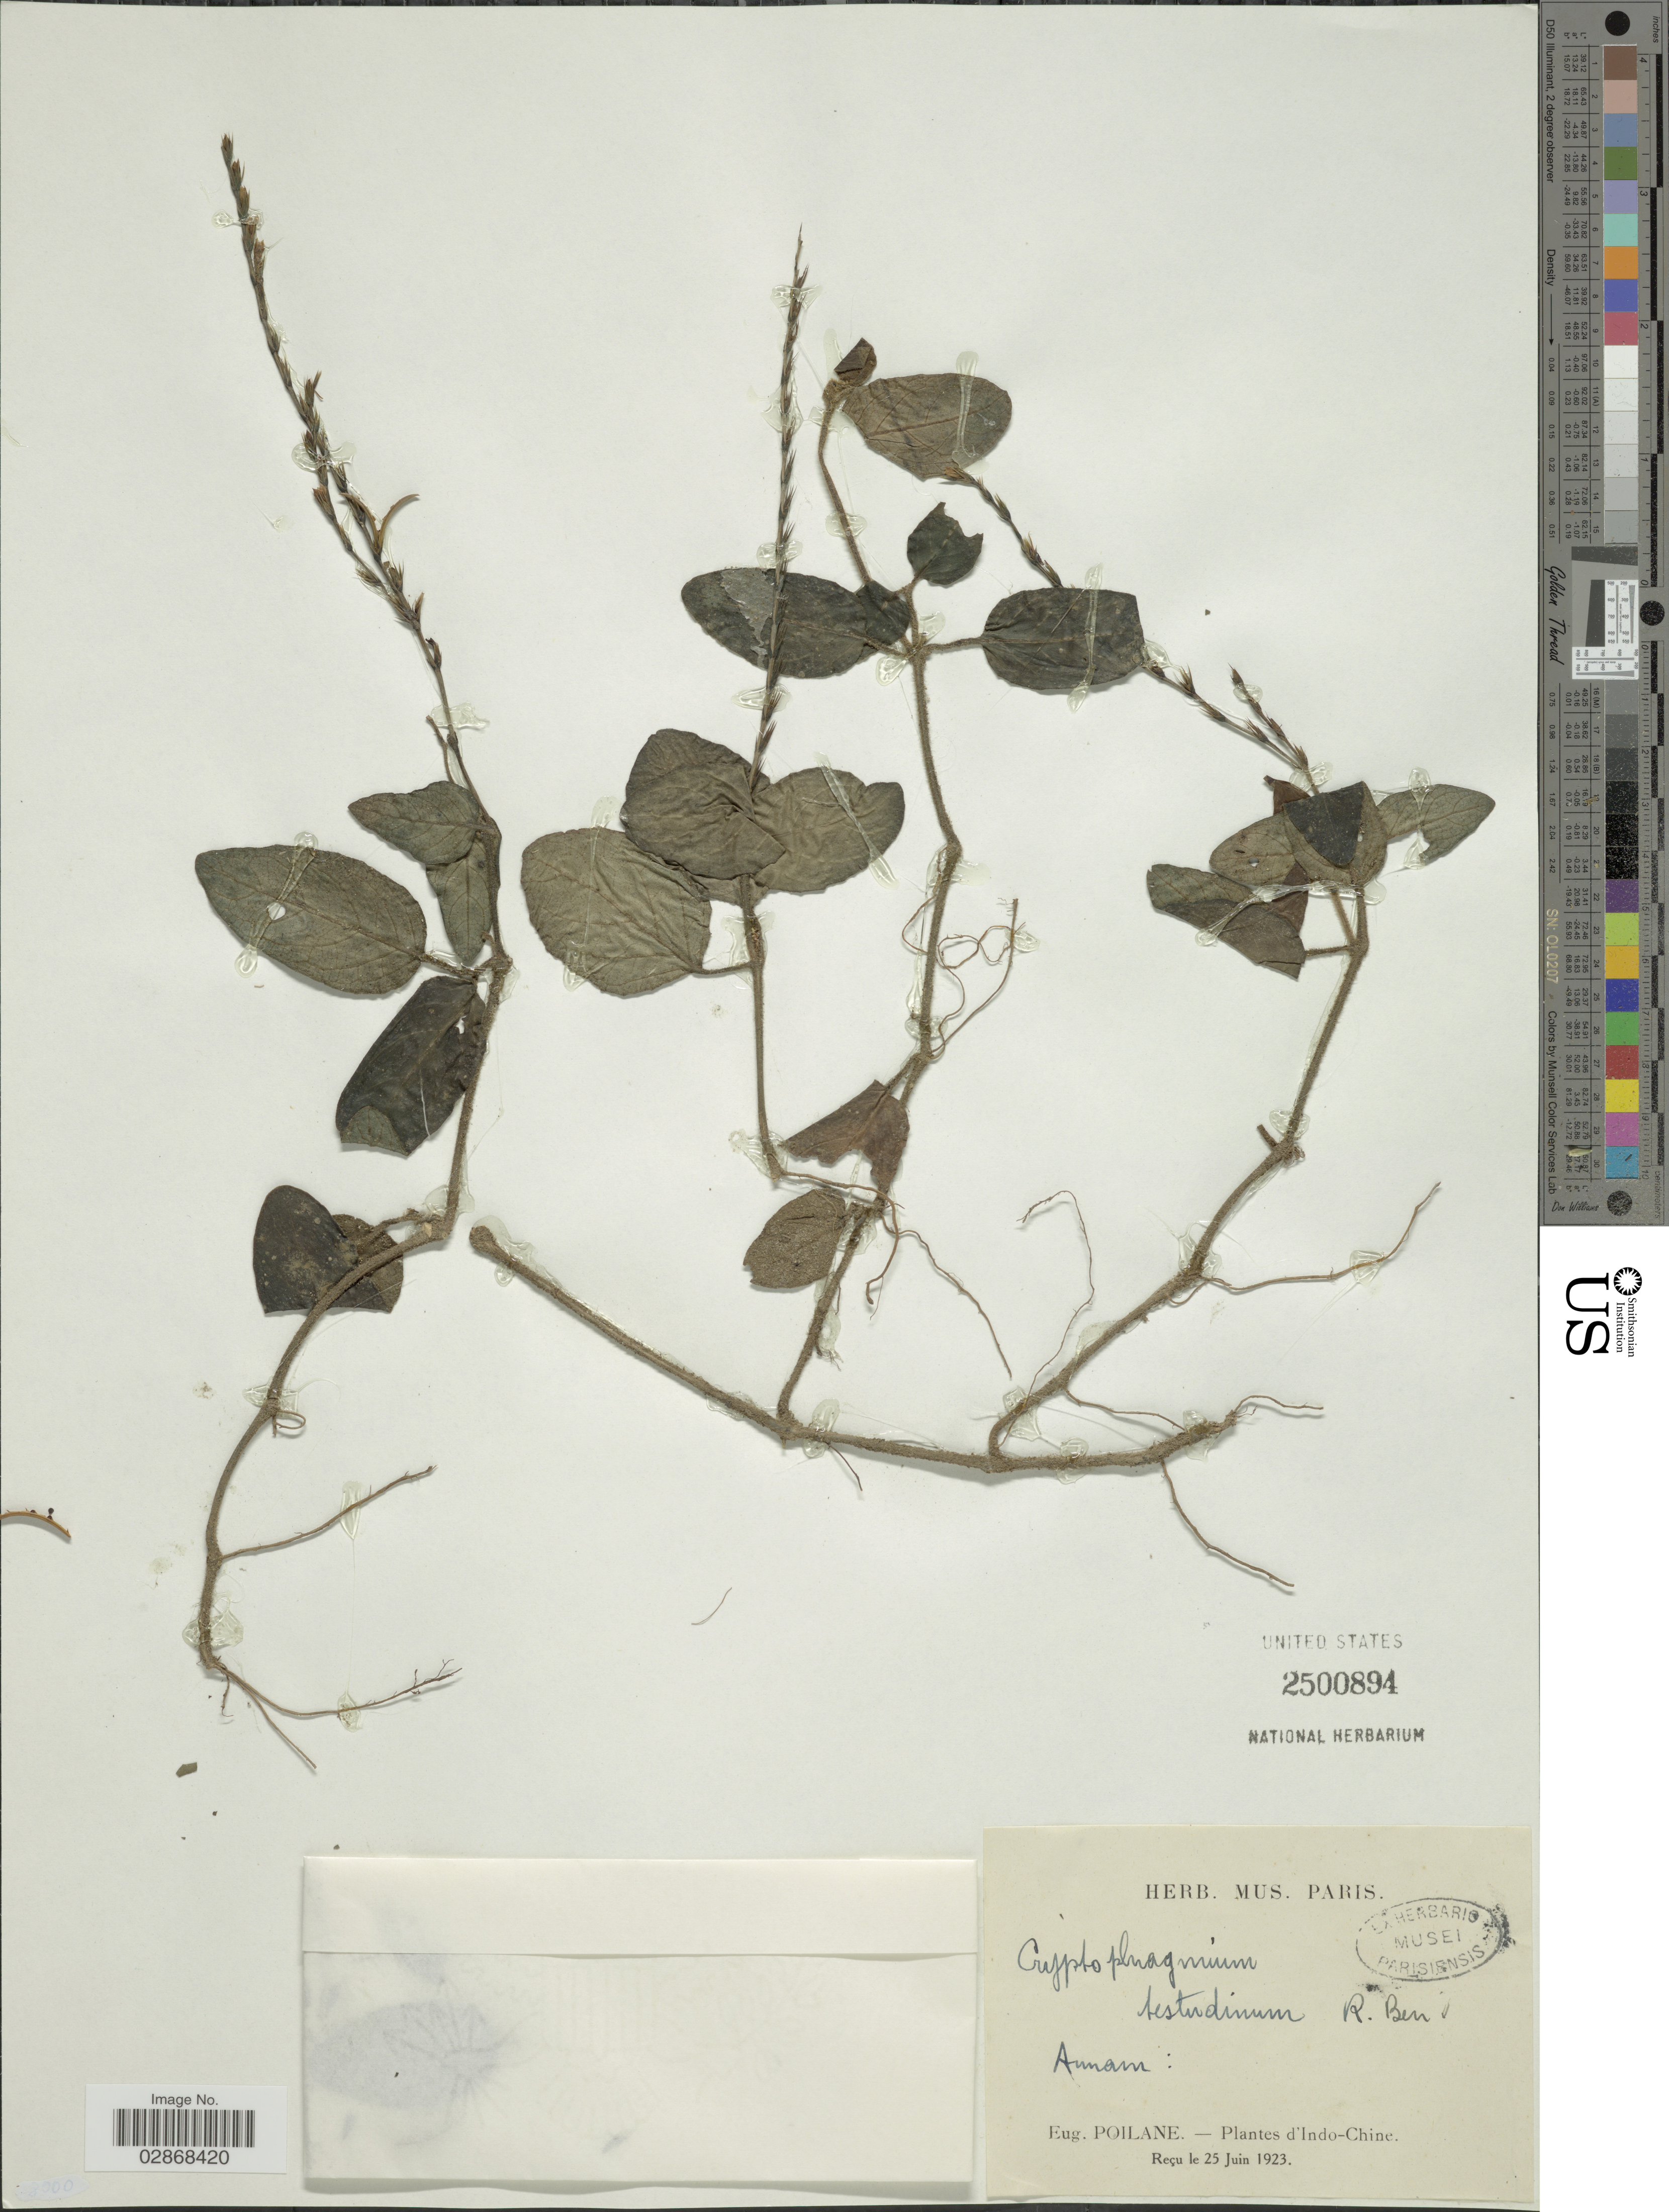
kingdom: Plantae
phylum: Tracheophyta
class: Magnoliopsida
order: Lamiales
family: Acanthaceae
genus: Gymnostachyum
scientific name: Gymnostachyum sp.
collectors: E. Poilane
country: Vietnam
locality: Annam. Indo-Chine.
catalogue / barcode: US 2500894